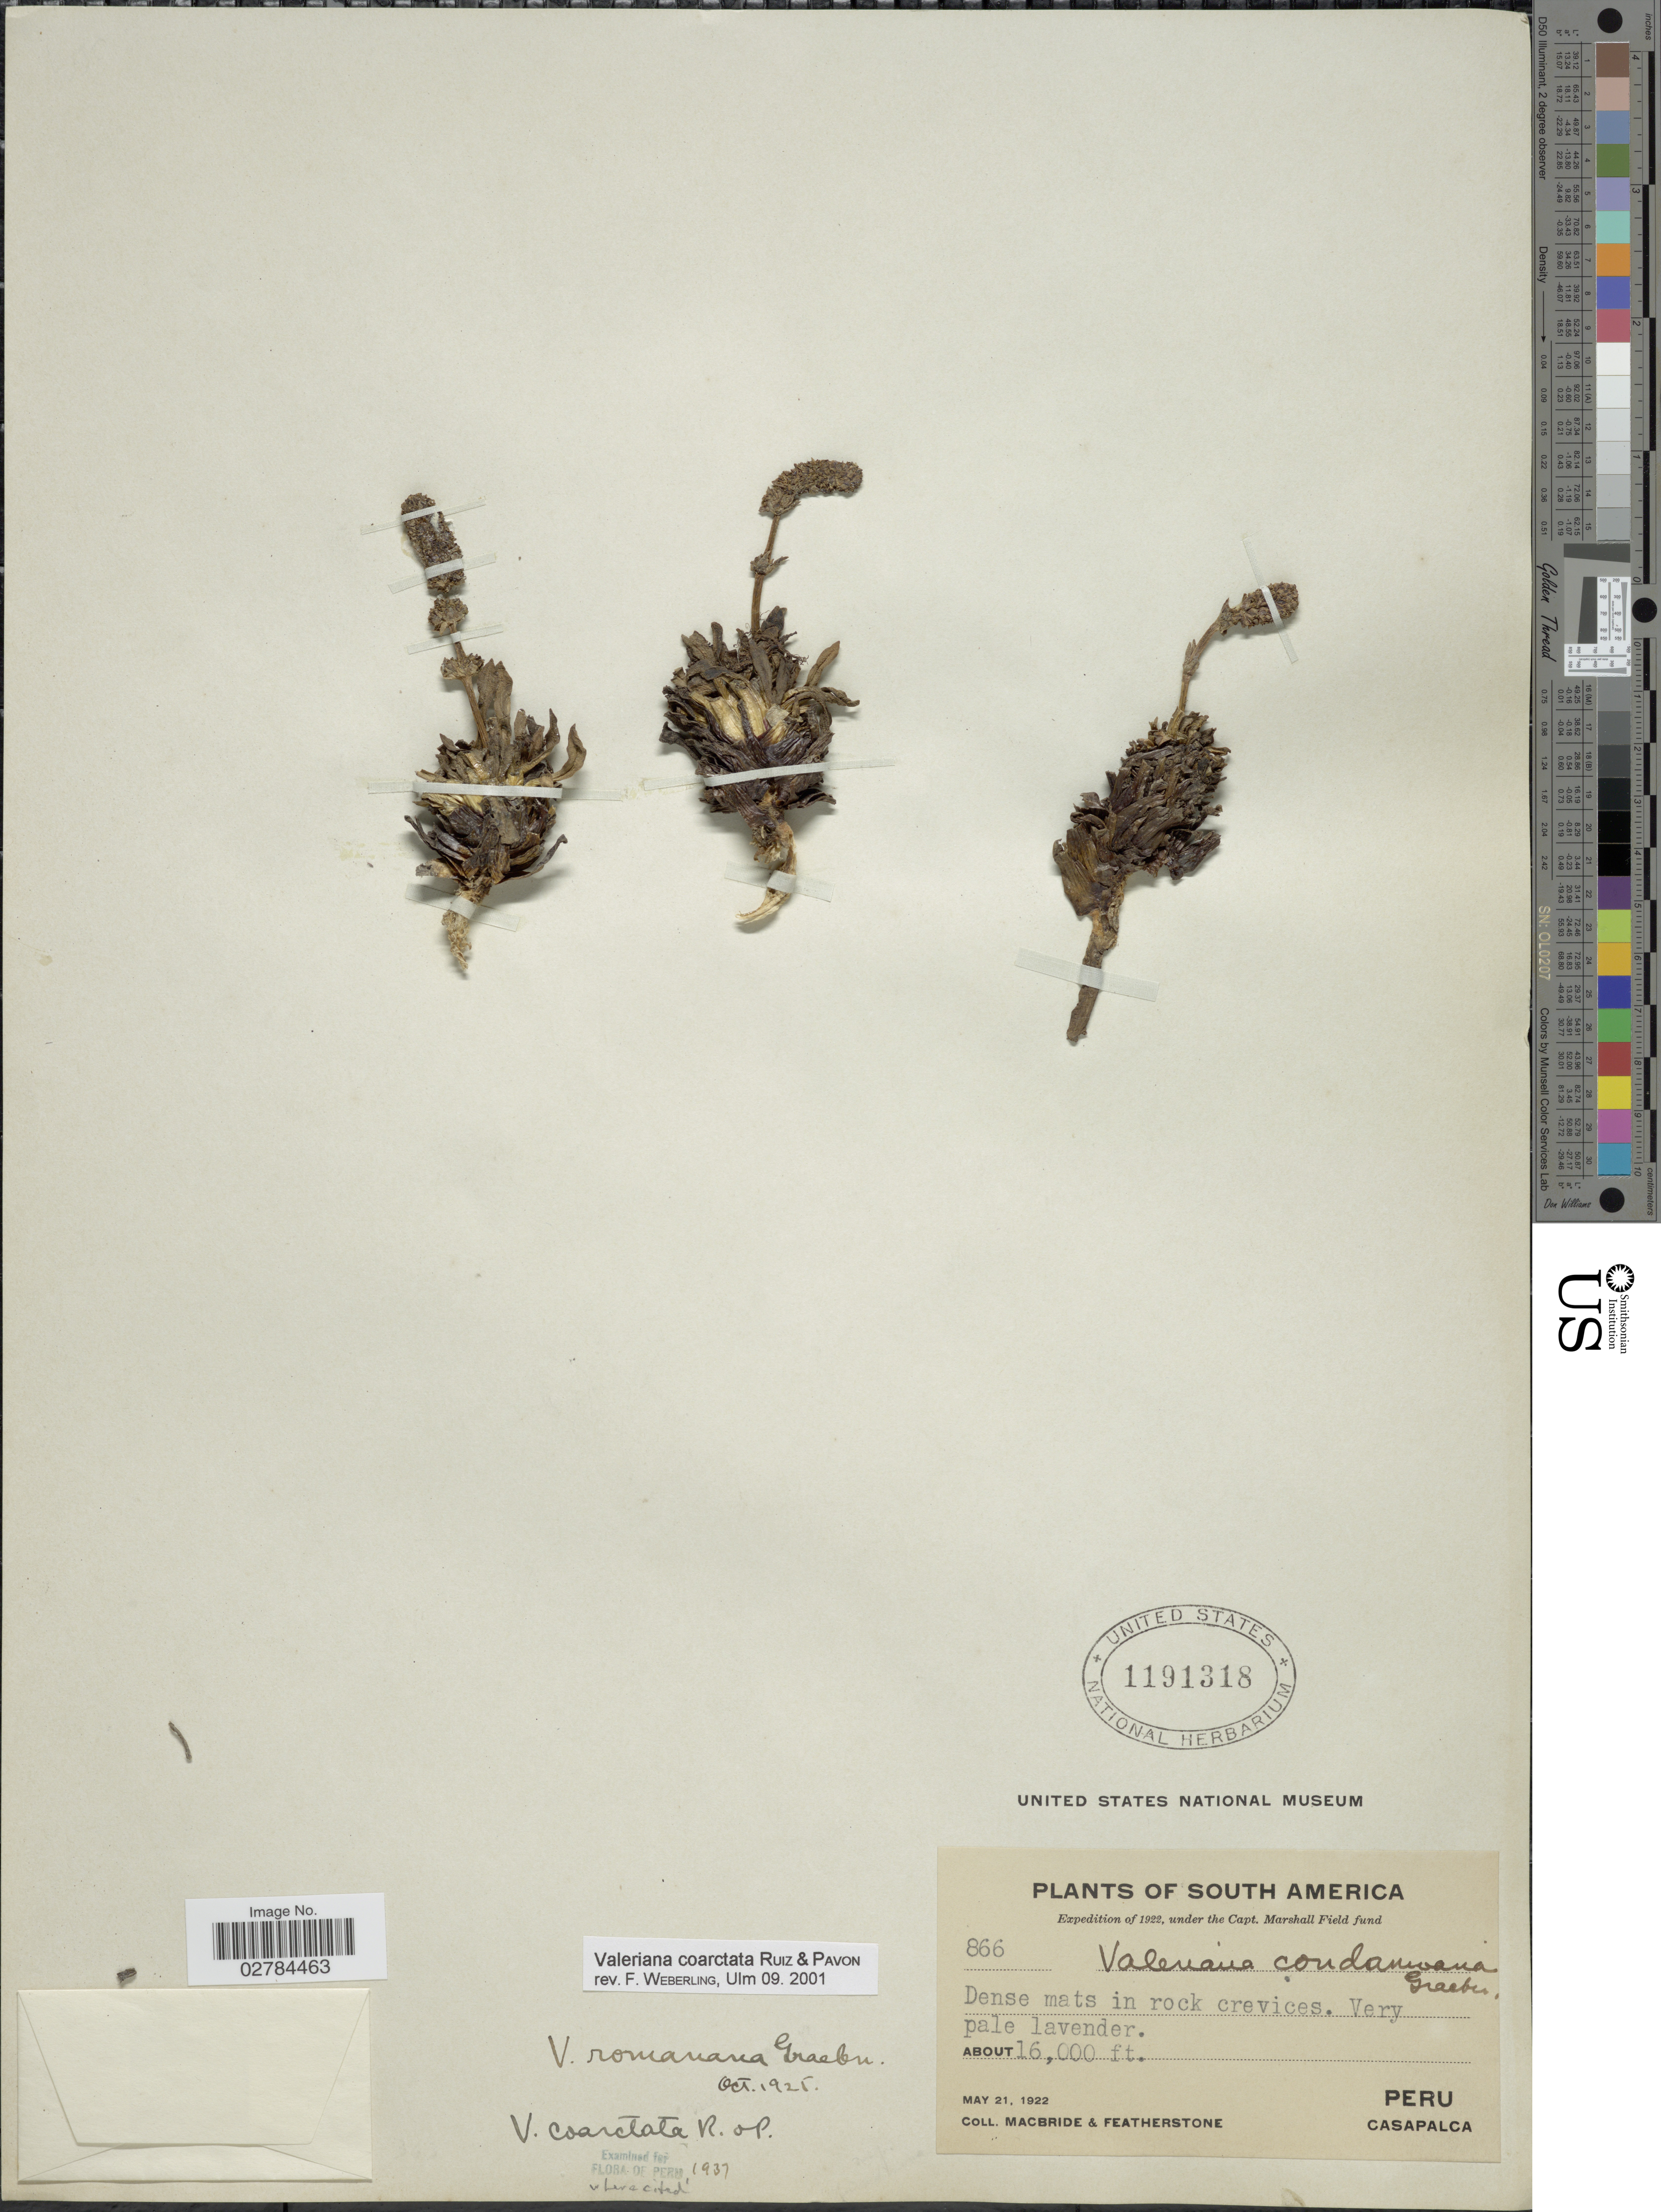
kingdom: Plantae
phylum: Tracheophyta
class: Magnoliopsida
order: Dipsacales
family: Caprifoliaceae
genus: Valeriana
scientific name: Valeriana coarctata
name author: Ruiz & Pav.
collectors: Macbride, -- & -. Featherstone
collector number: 866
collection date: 1922-05-21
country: Peru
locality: Casapalca.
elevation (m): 4877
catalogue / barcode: US 1191318